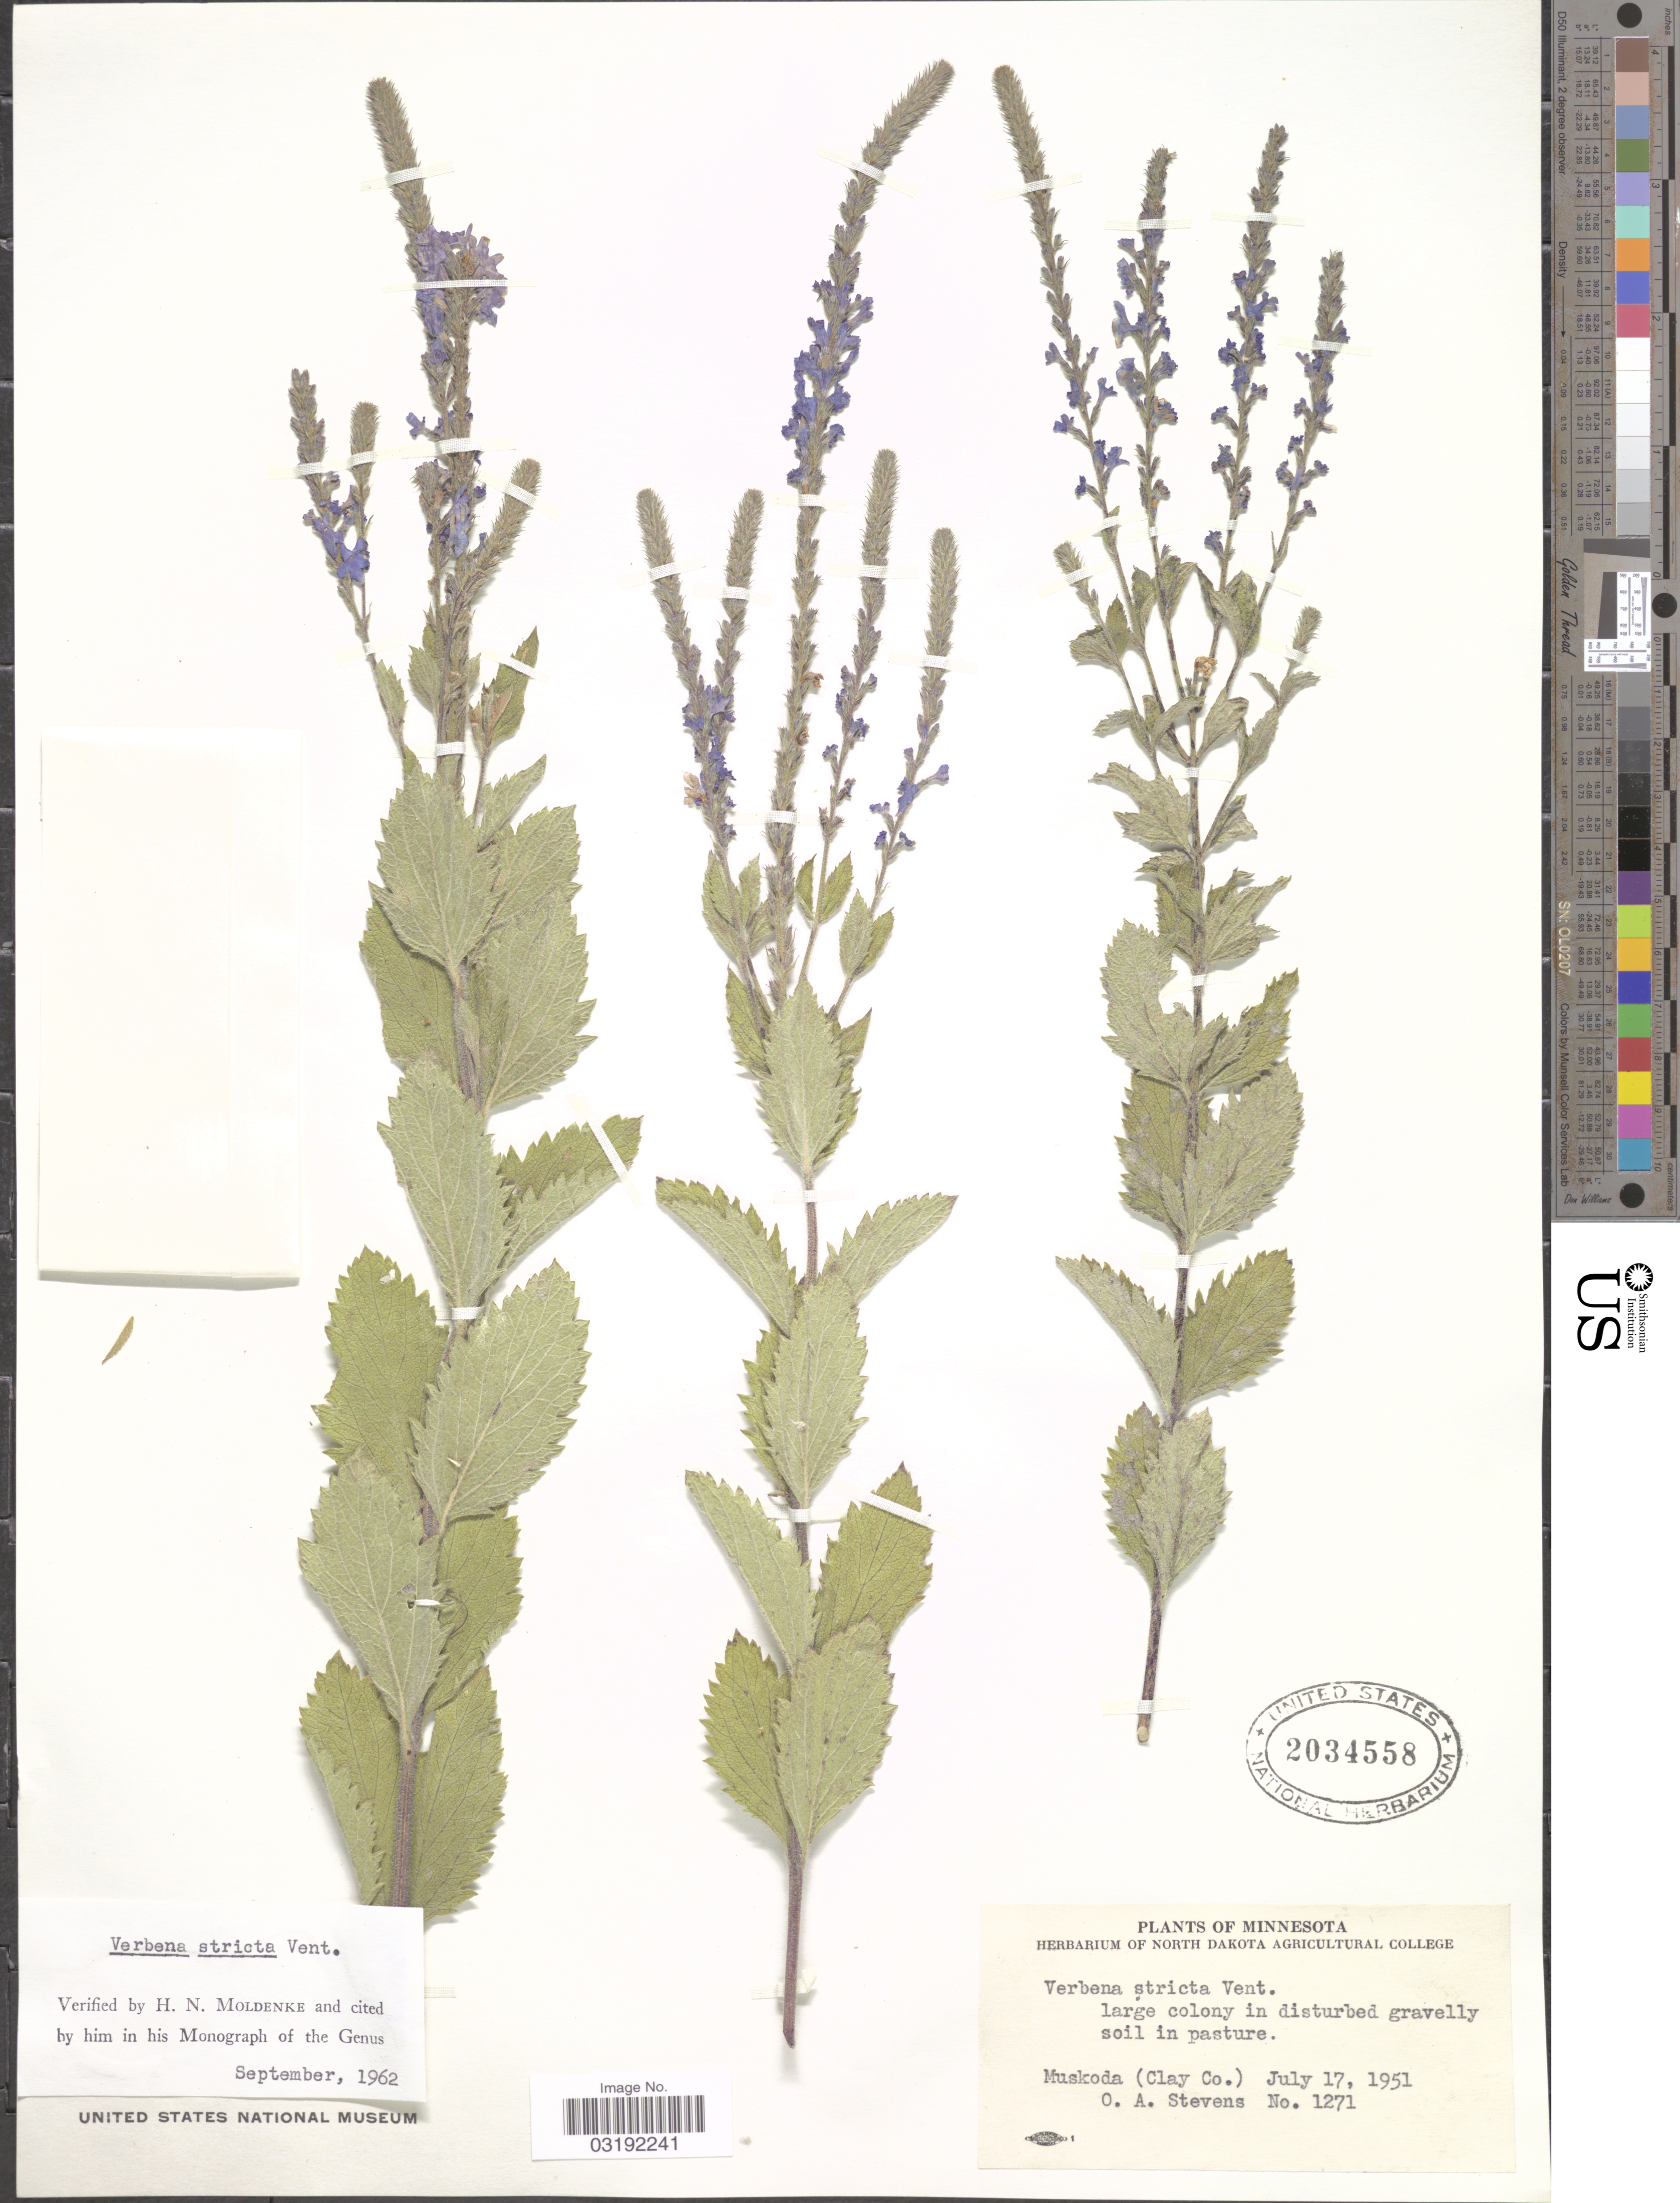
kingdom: Plantae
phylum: Tracheophyta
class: Magnoliopsida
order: Lamiales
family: Verbenaceae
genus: Verbena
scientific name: Verbena stricta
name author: Vent.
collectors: O. A. Stevens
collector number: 1271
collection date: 1951-07-17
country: United States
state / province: Minnesota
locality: Muskoda (Clay Co.)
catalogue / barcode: US 2034558